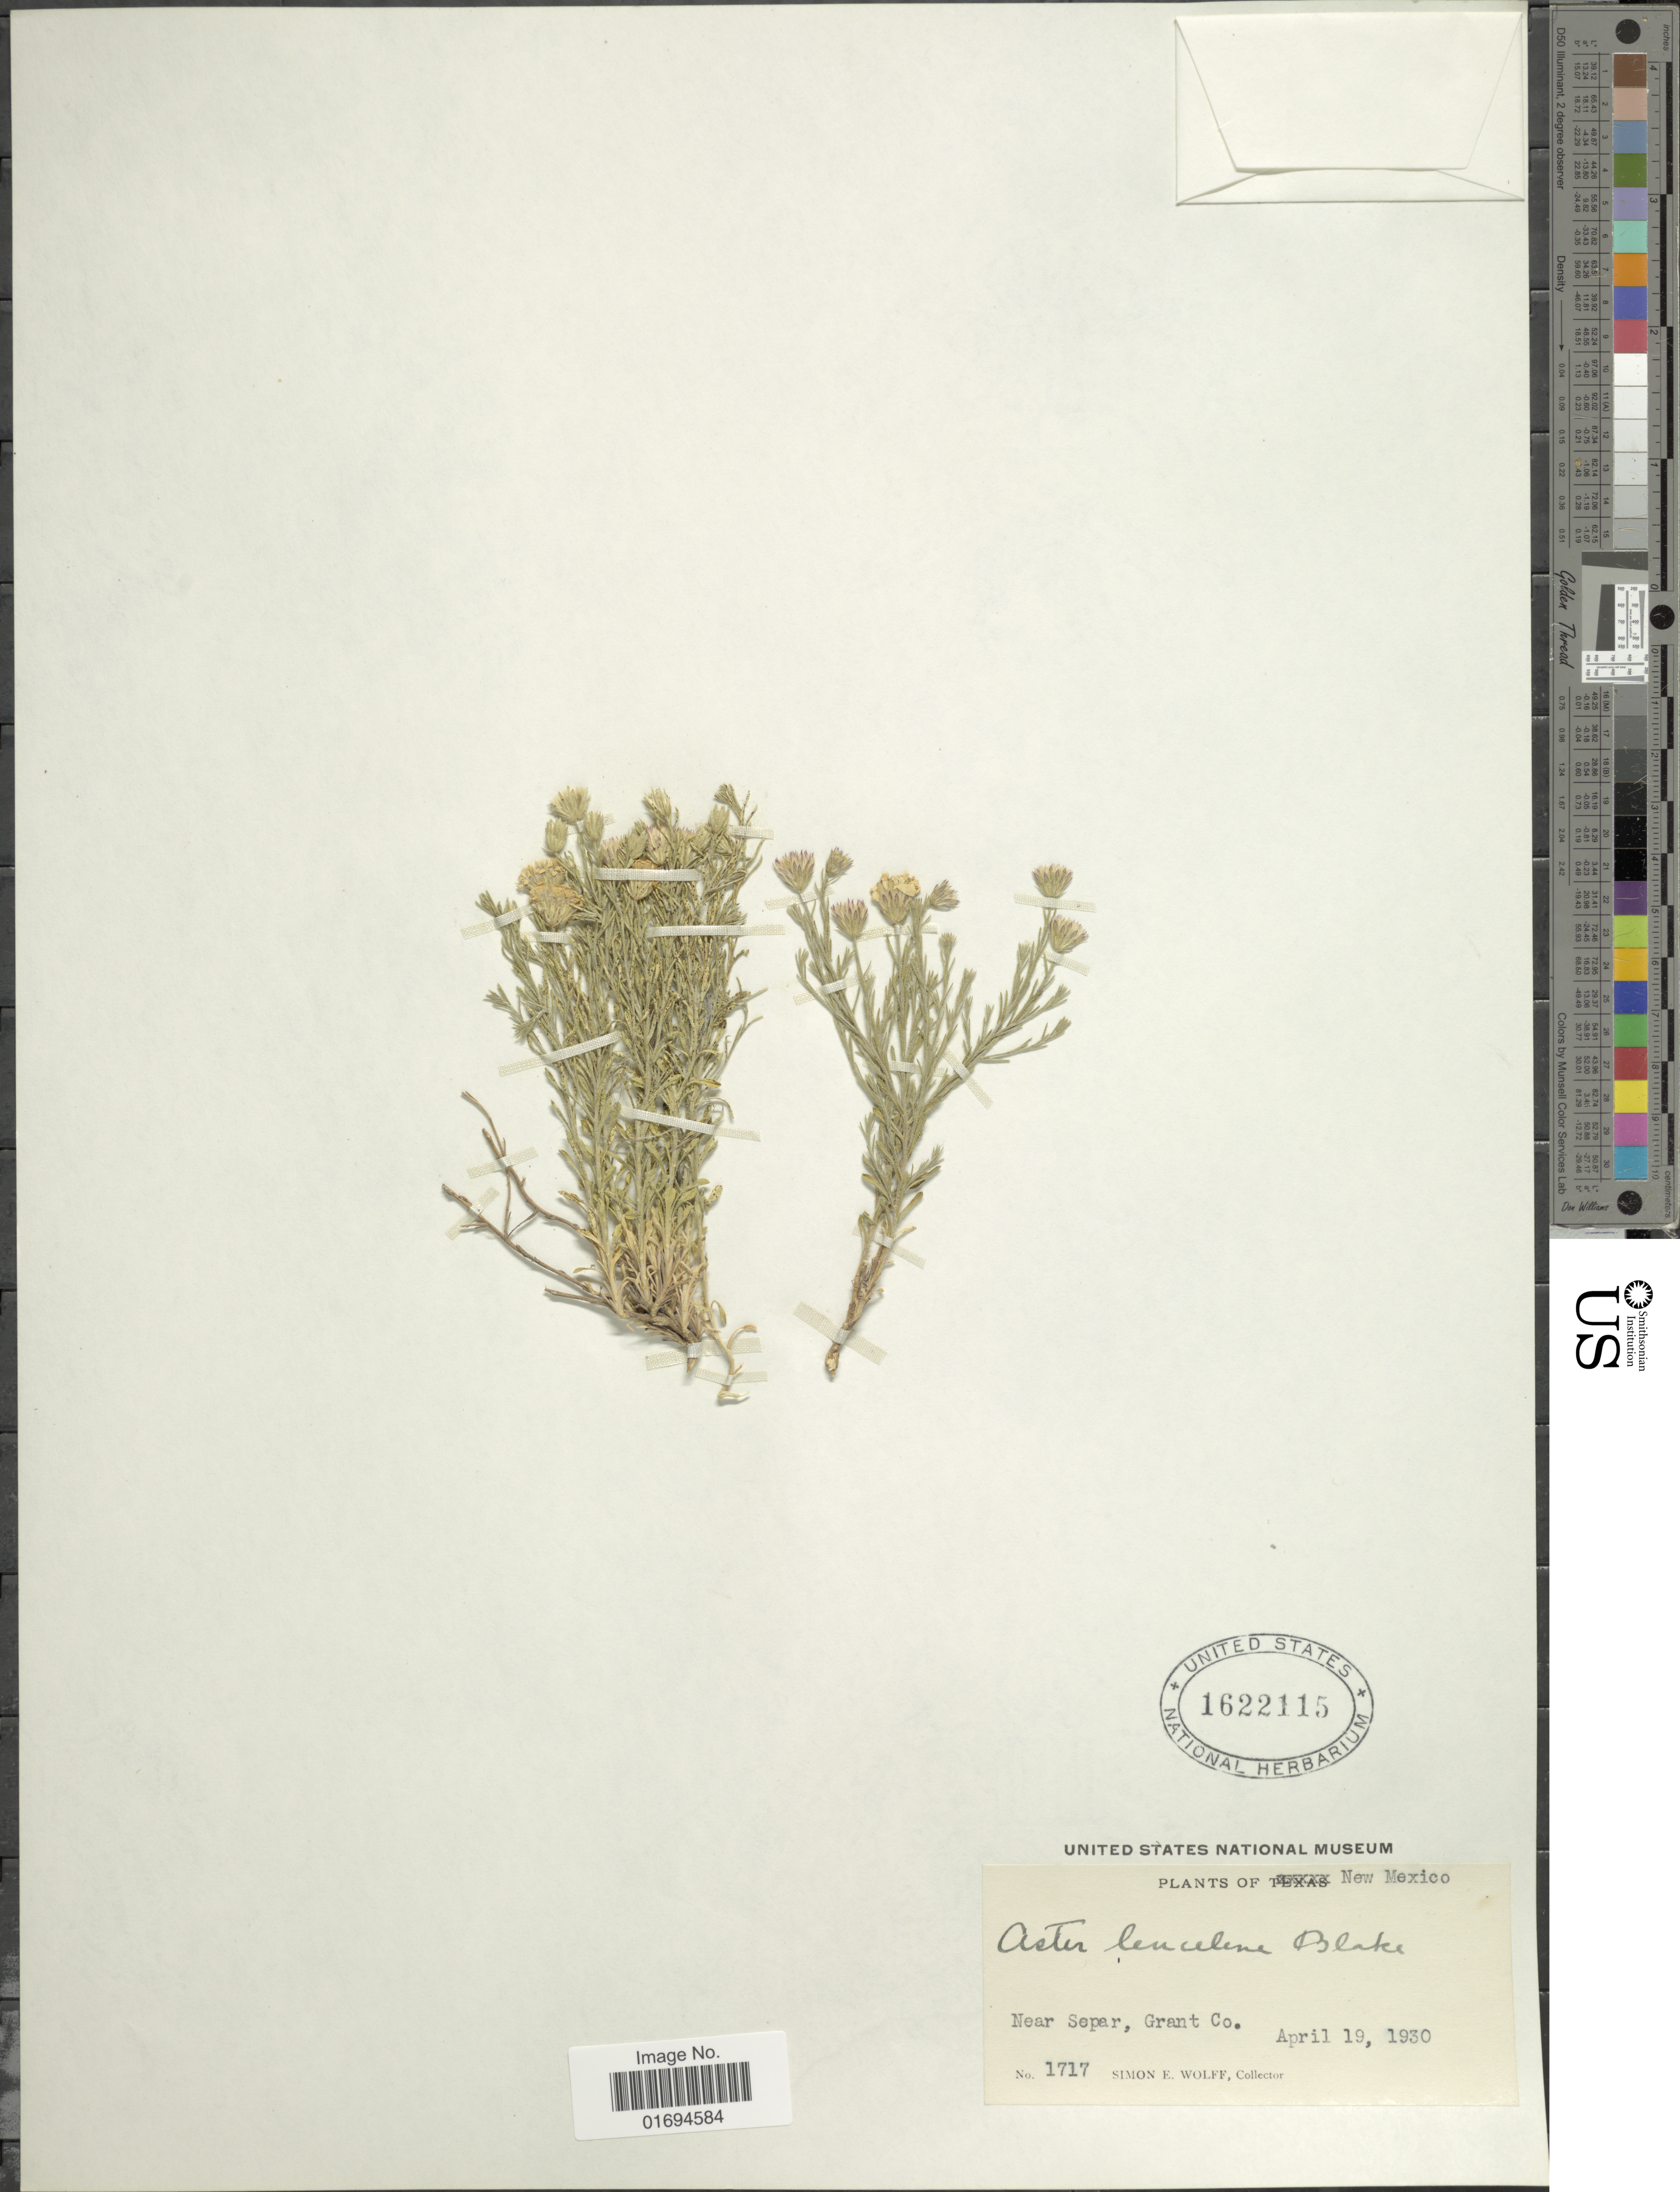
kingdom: Plantae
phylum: Tracheophyta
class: Magnoliopsida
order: Asterales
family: Asteraceae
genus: Chaetopappa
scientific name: Chaetopappa ericoides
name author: (Torr.) G.L. Nesom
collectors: S. E. Wolff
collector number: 1717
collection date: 1930-04-19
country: United States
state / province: New Mexico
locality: Near Separ, Grant Co.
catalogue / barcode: US 1622115